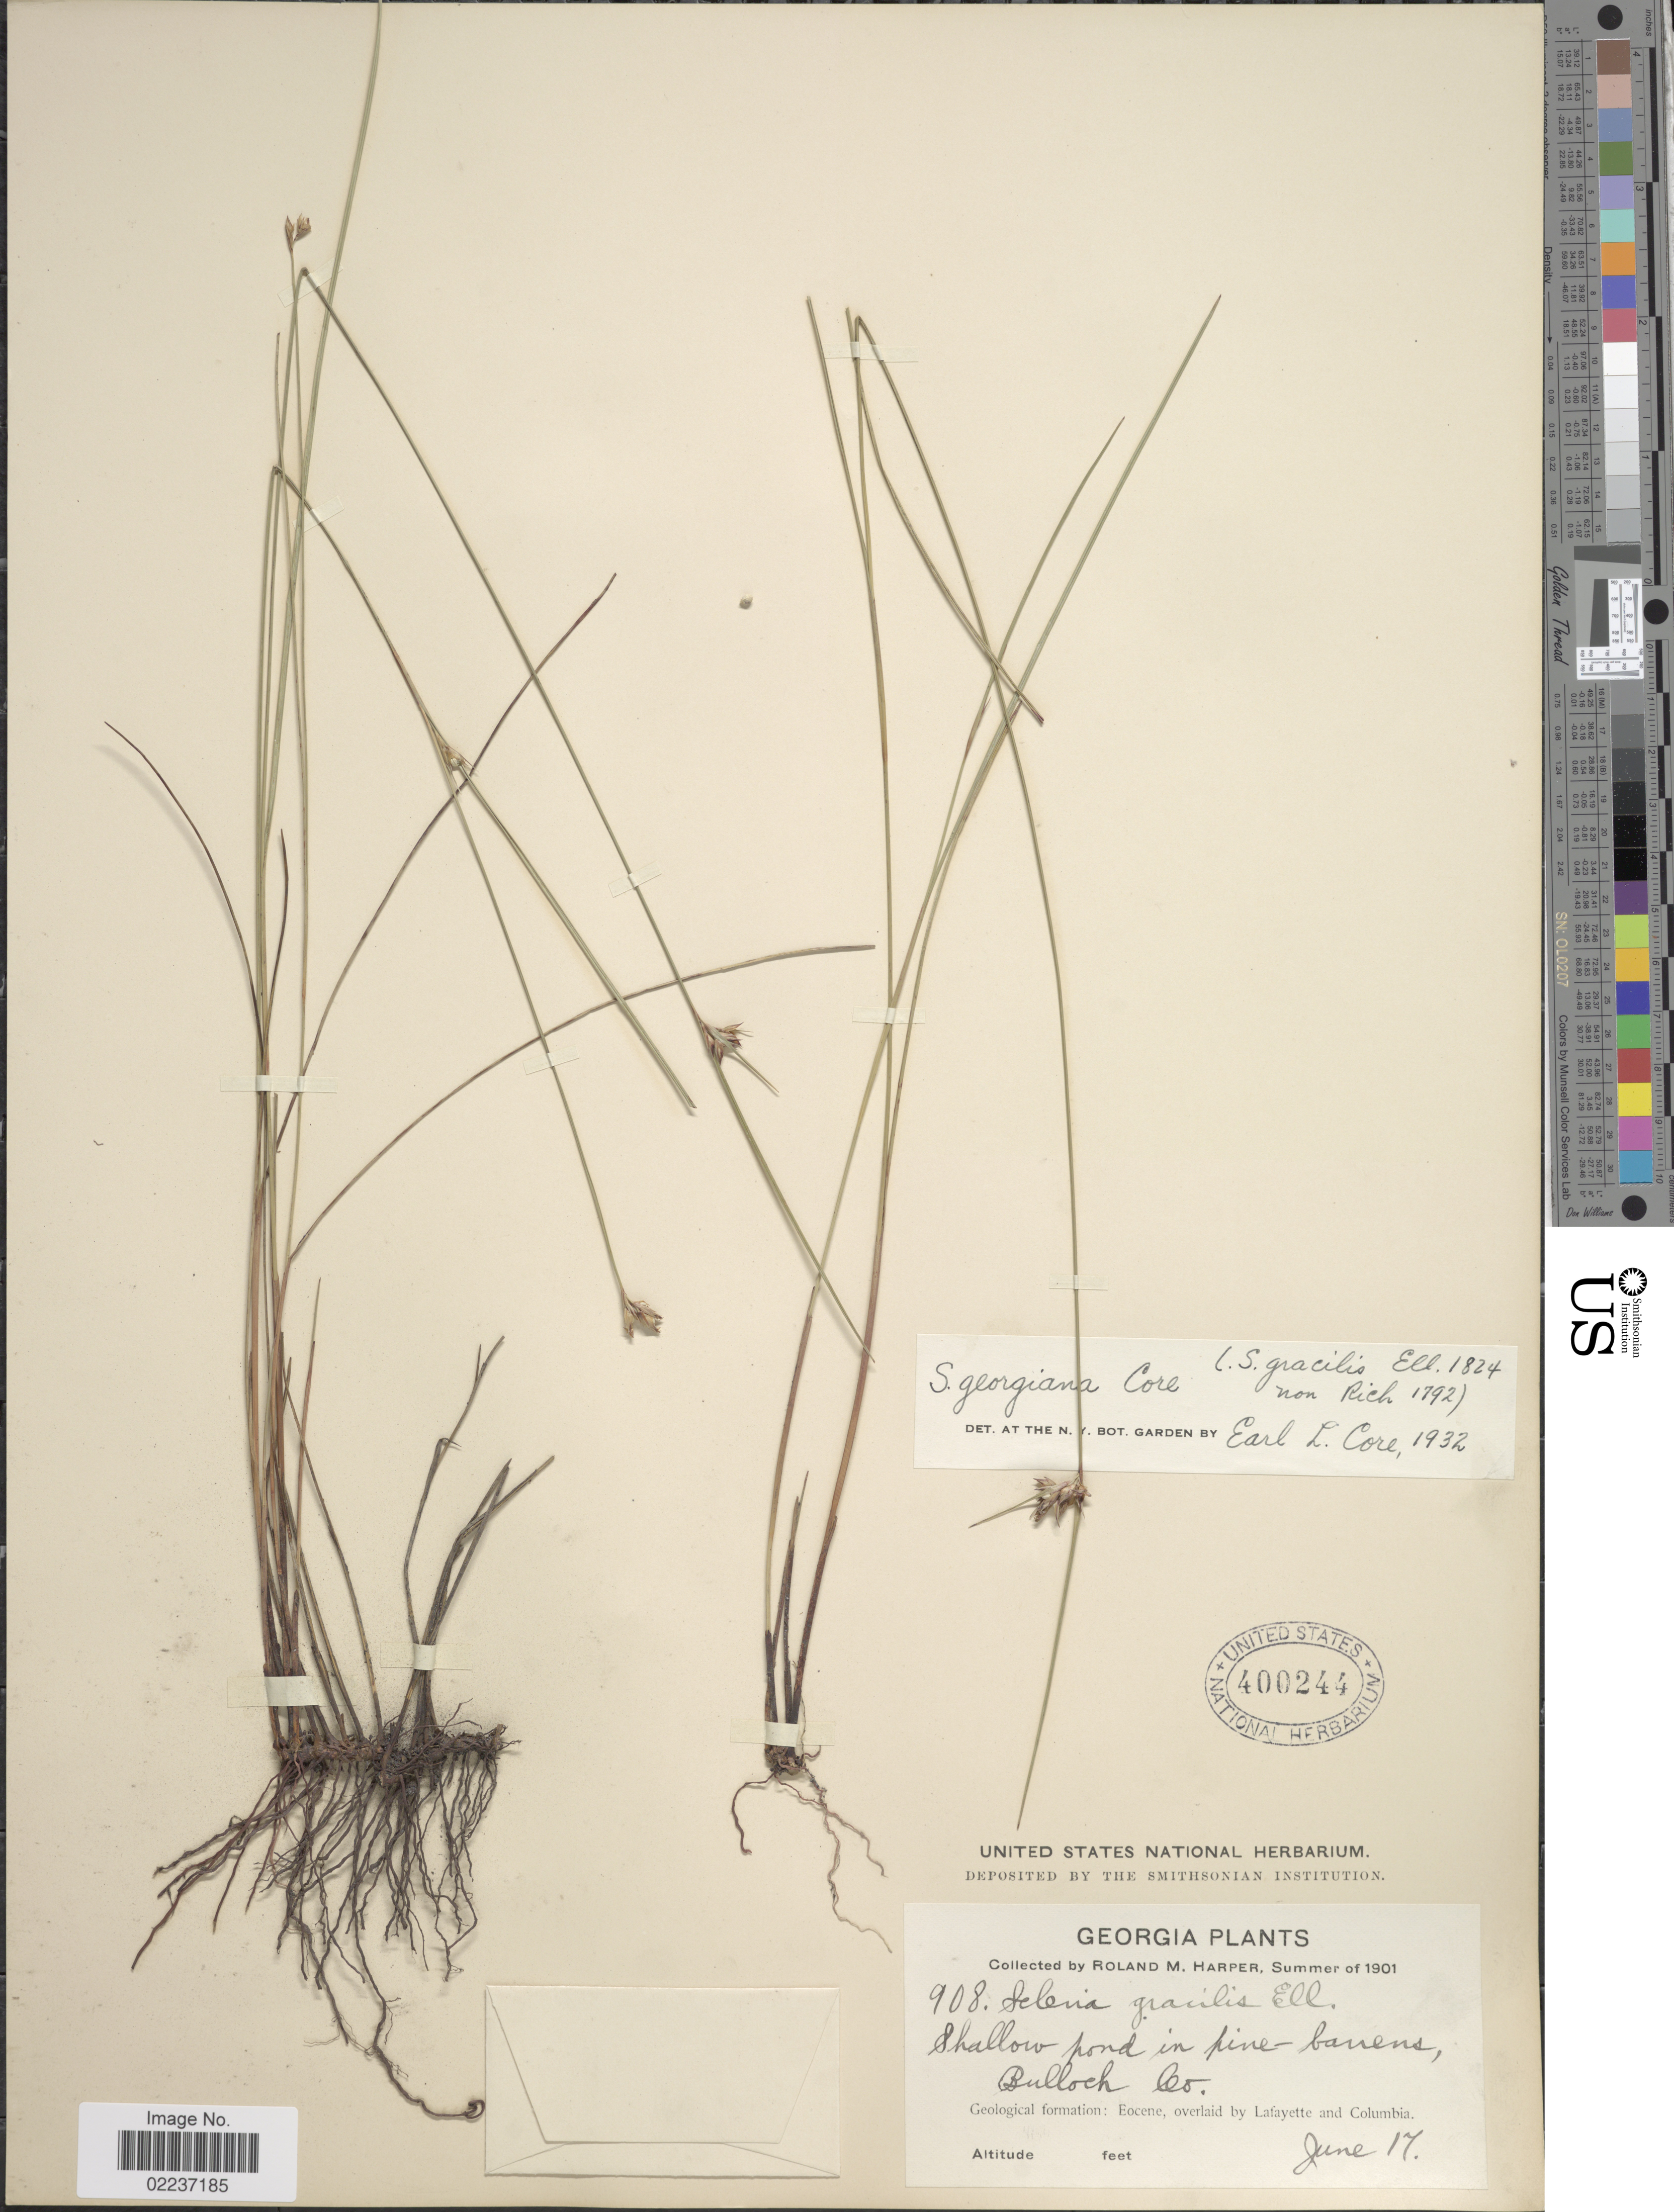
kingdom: Plantae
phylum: Tracheophyta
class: Liliopsida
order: Poales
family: Cyperaceae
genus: Scleria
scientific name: Scleria georgiana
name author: Core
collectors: R. M. Harper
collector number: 908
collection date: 1901-06-17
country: United States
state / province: Georgia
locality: Bullock Co.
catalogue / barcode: US 400244